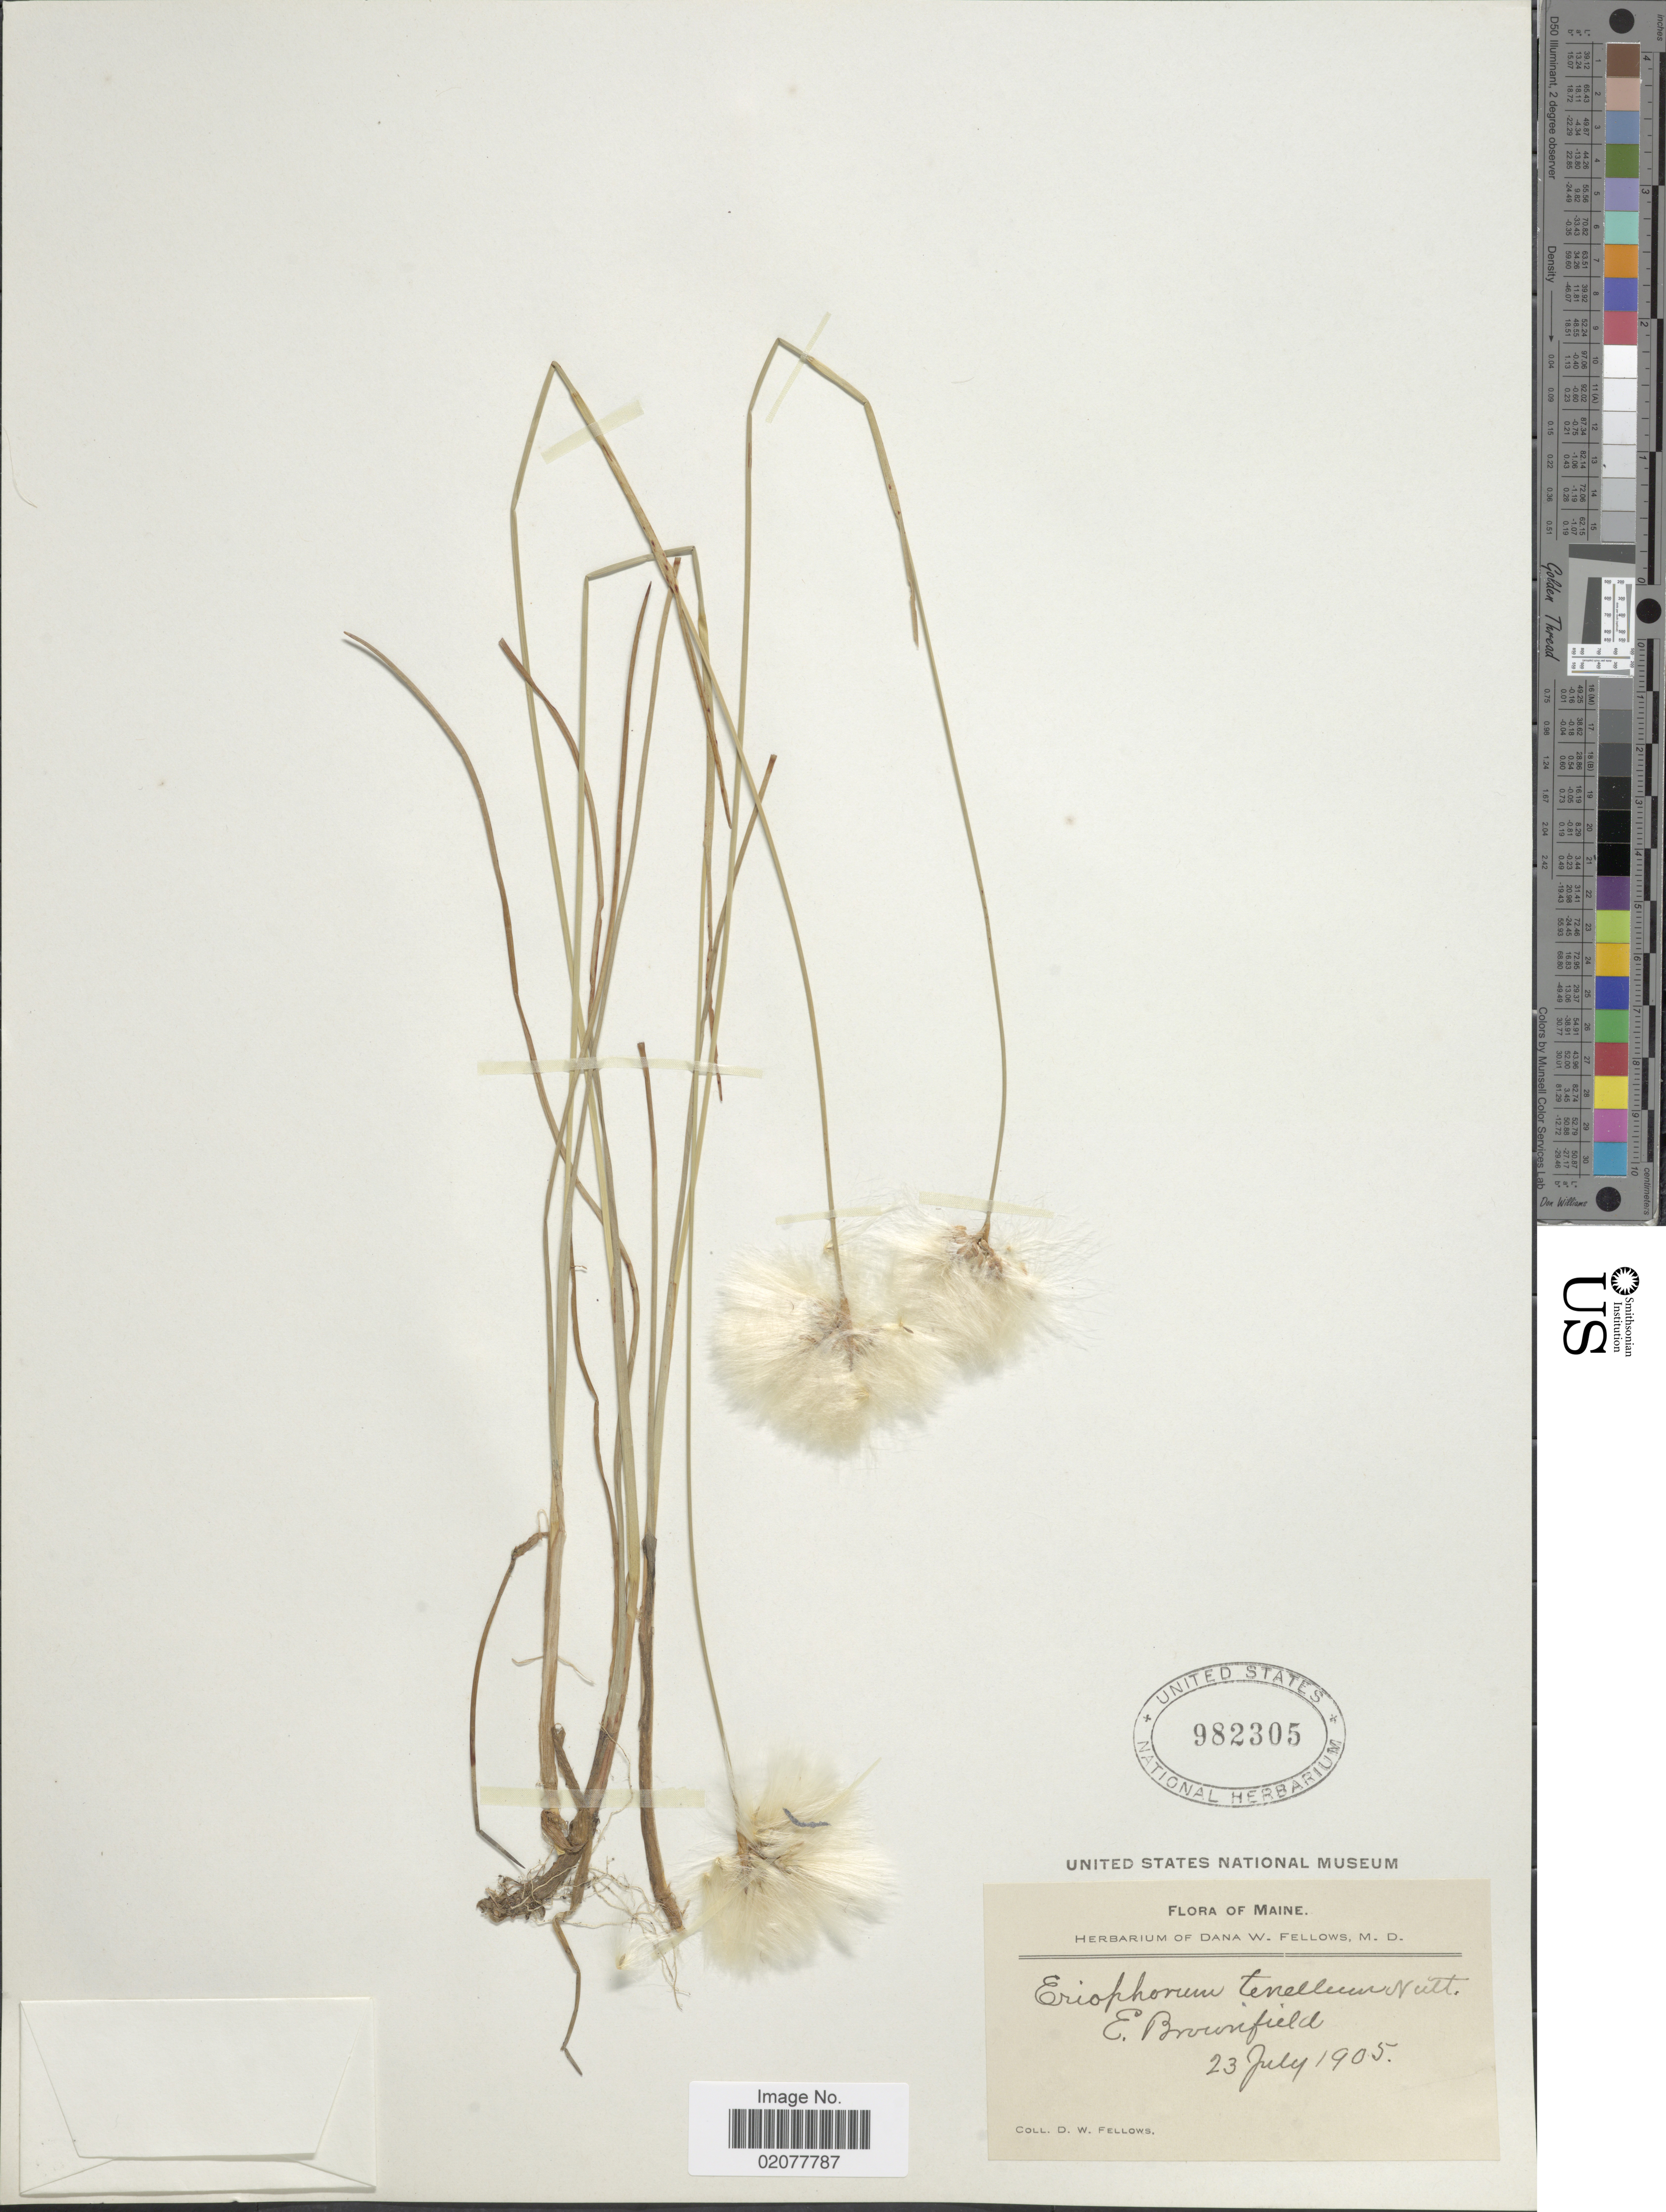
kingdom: Plantae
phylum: Tracheophyta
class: Liliopsida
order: Poales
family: Cyperaceae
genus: Eriophorum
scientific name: Eriophorum tenellum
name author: Nutt.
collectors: D. W. Fellows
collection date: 1905-07-23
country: United States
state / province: Maine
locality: E. Brownfield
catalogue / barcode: US 982305